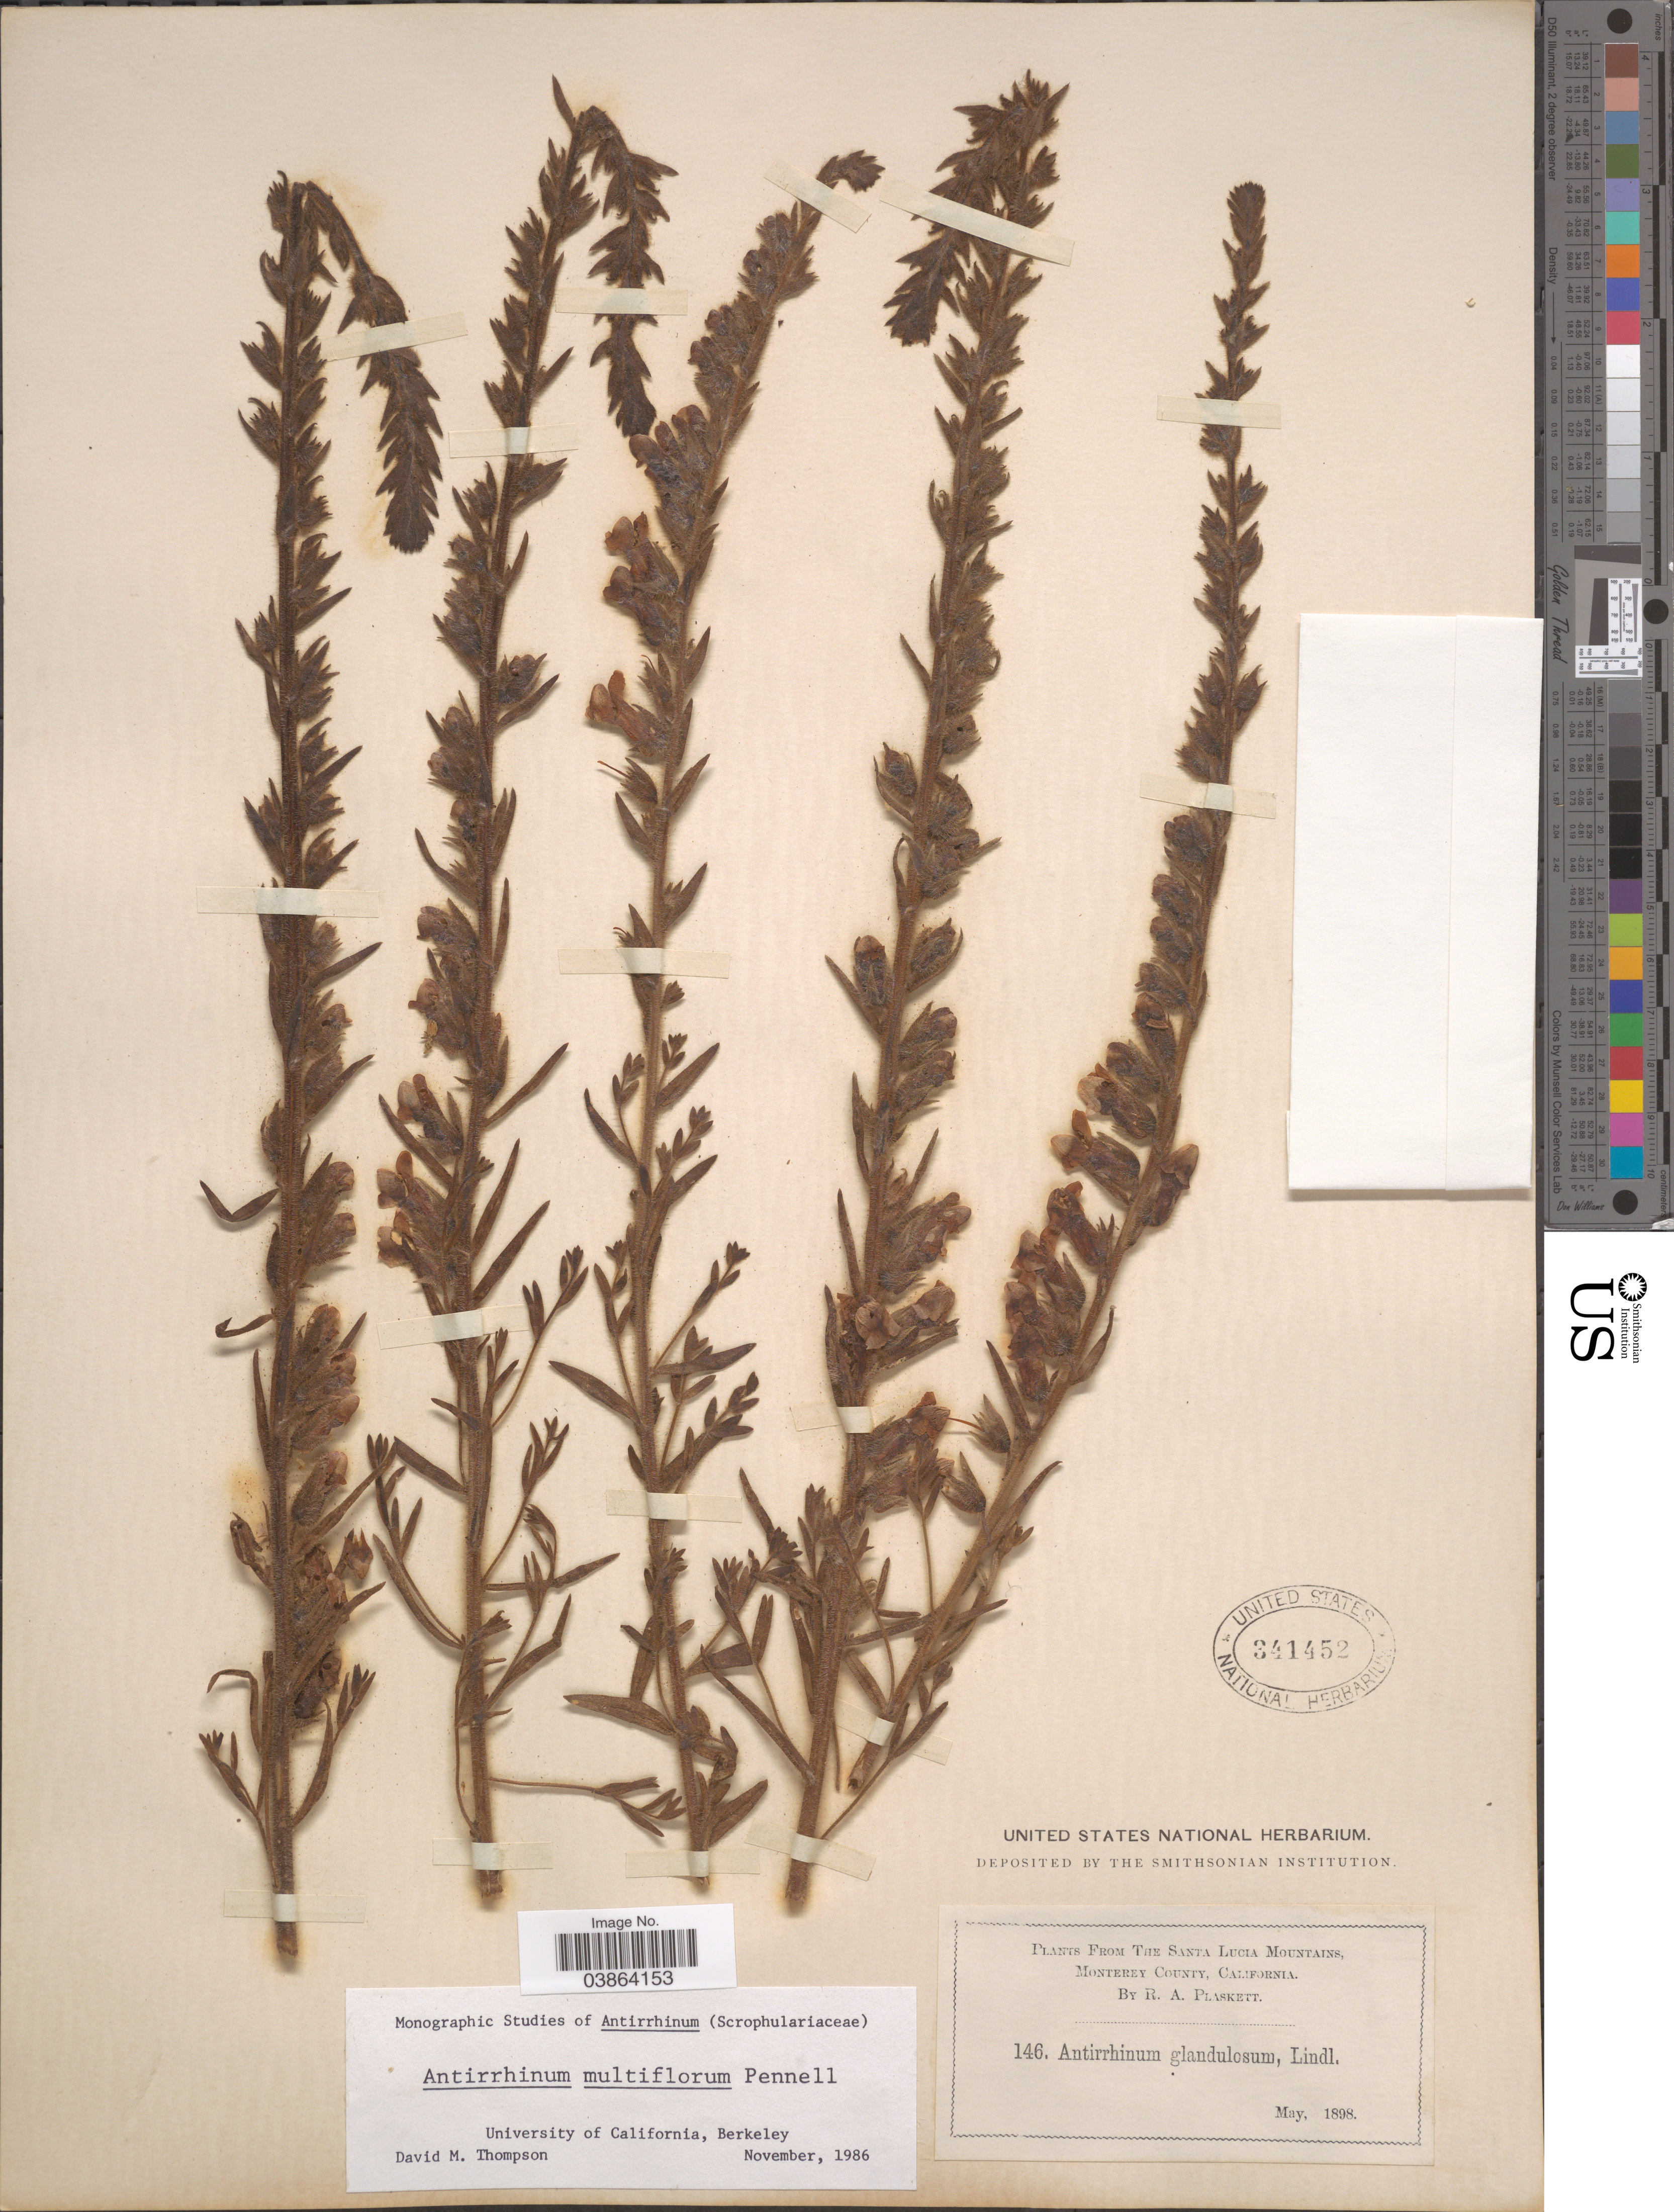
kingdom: Plantae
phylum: Tracheophyta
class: Magnoliopsida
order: Lamiales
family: Plantaginaceae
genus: Sairocarpus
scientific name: Sairocarpus multiflorus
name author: (Pennell) D.A. Sutton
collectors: R. Plaskett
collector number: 146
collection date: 1898-05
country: United States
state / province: California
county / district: Monterey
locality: The Santa Lucia Mountains, Monterey County.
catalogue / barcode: US 341452